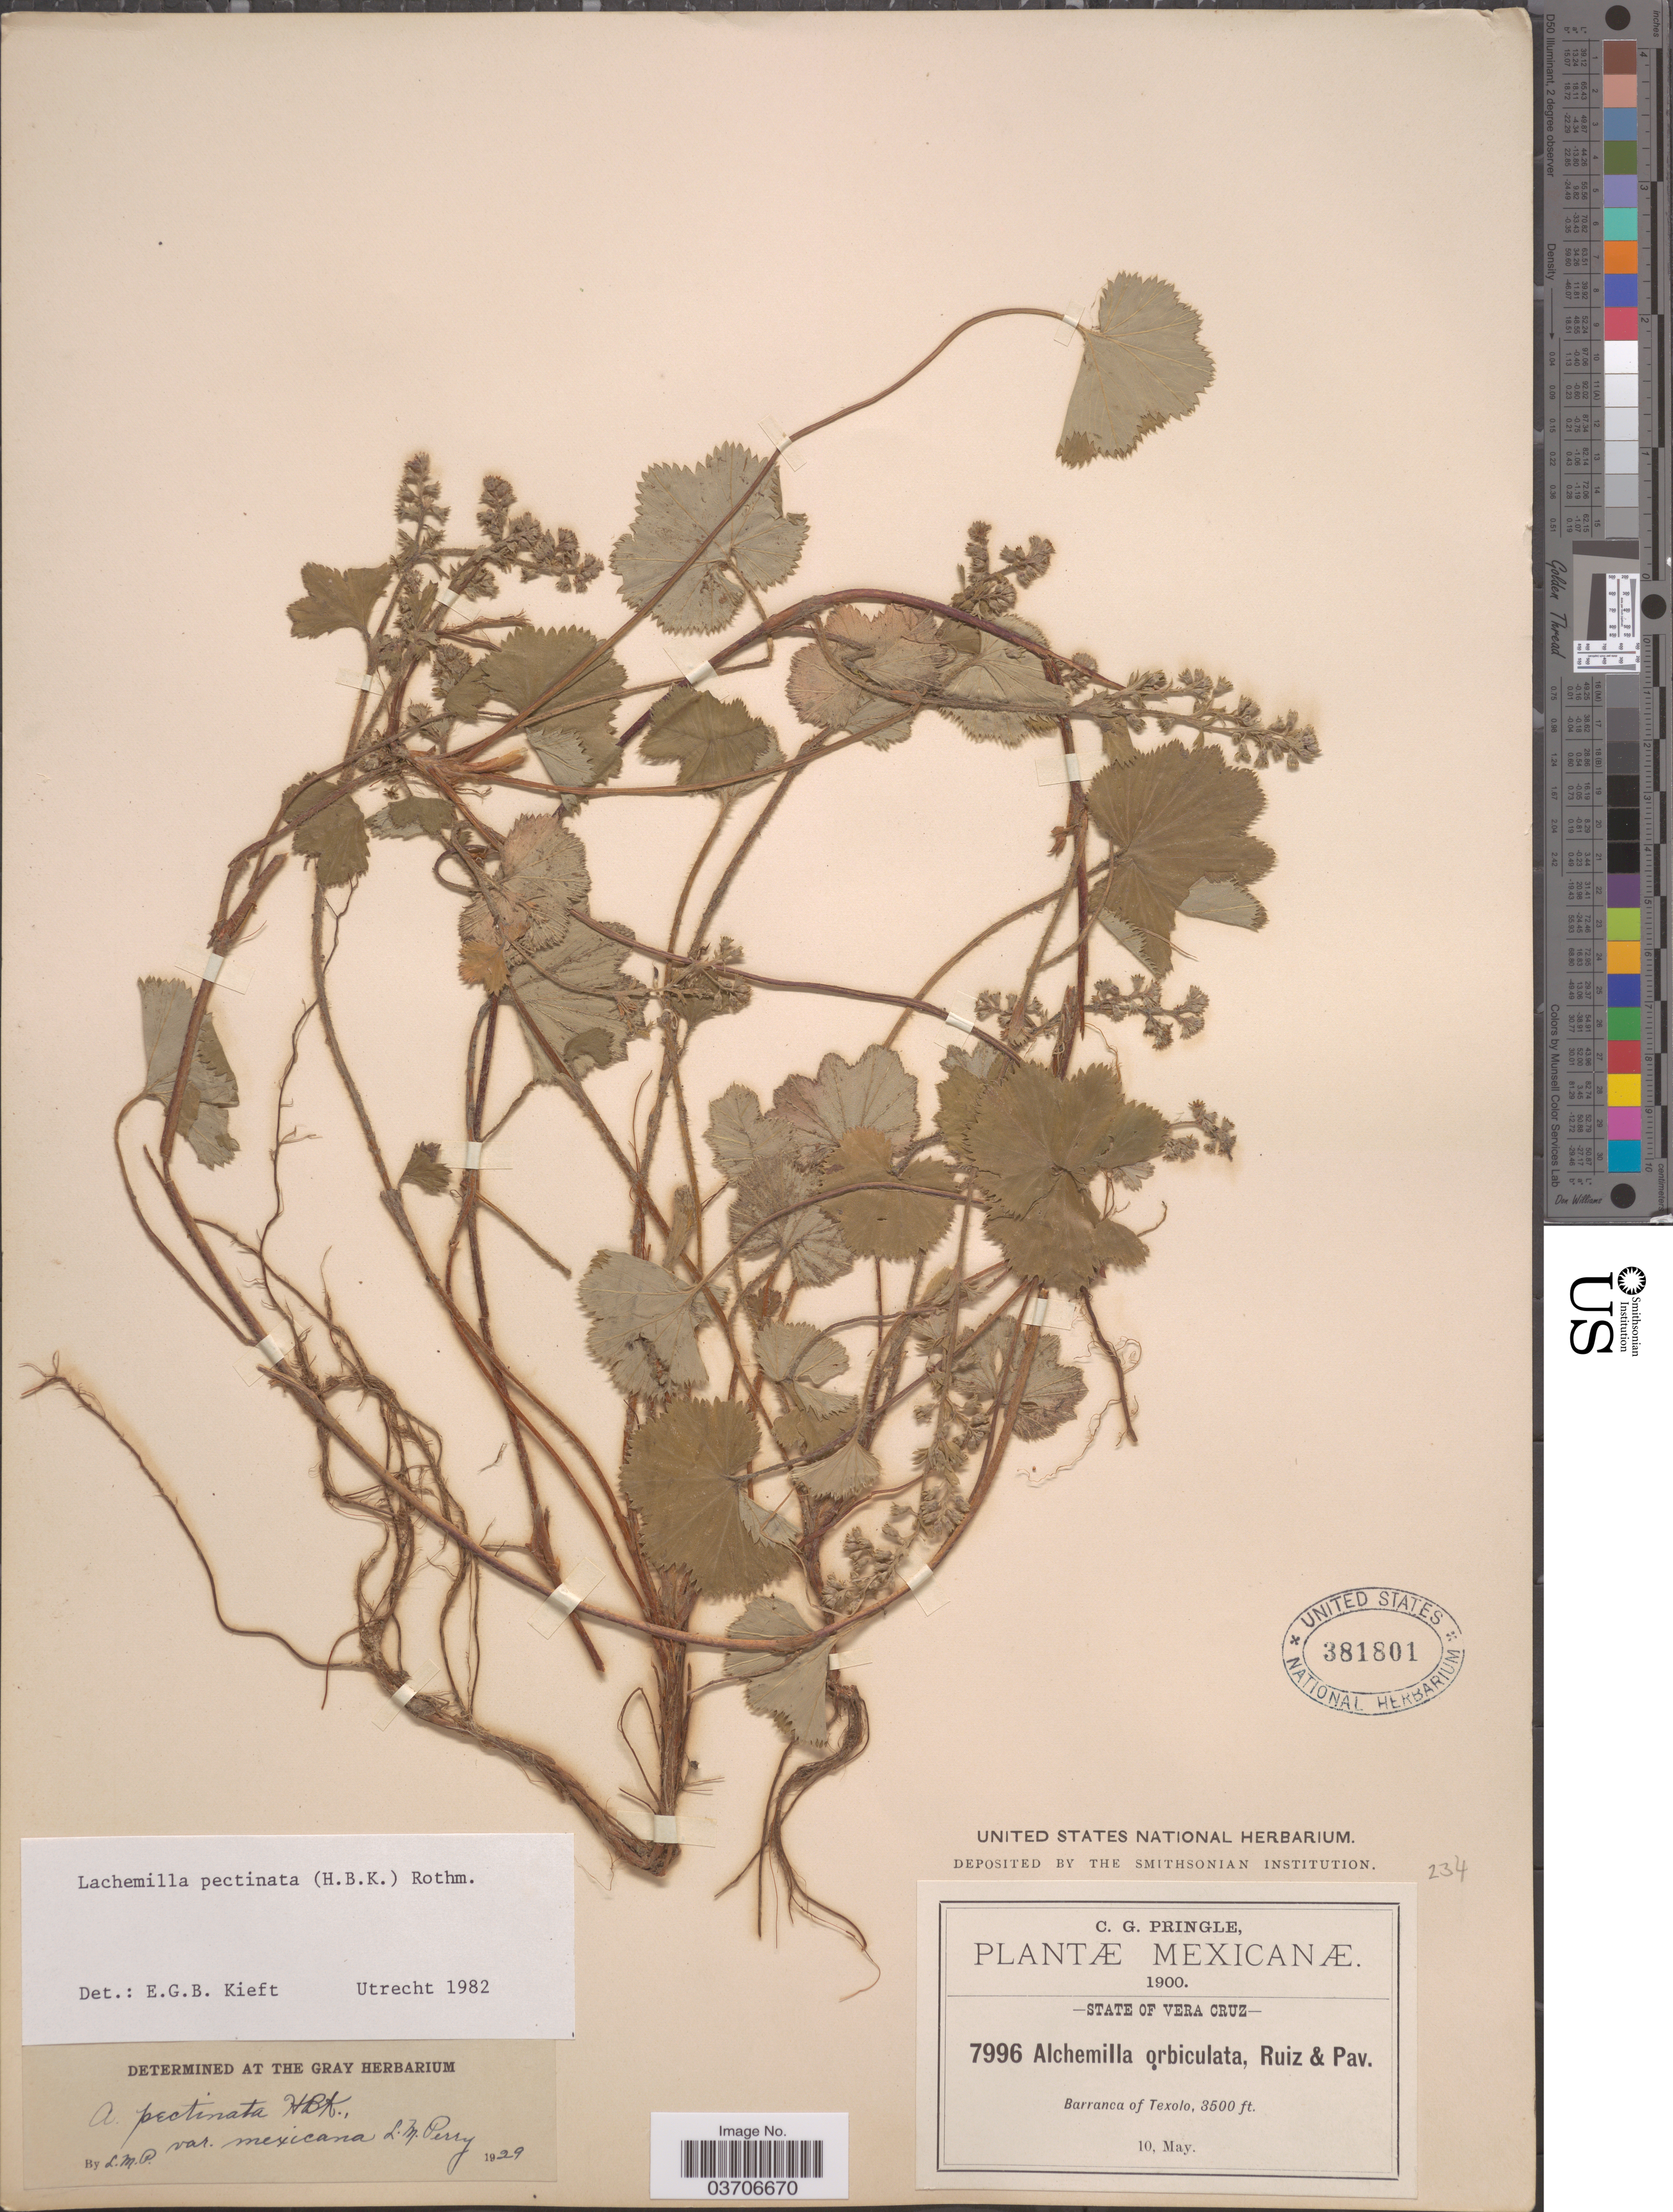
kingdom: Plantae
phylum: Tracheophyta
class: Magnoliopsida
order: Rosales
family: Rosaceae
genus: Lachemilla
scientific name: Lachemilla pectinata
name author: (Kunth) Rothm.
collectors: C. G. Pringle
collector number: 7996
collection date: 1900-05-10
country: Mexico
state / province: Veracruz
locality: State of Vera Cruz. Barranca of Texolo.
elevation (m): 1067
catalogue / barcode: US 381801